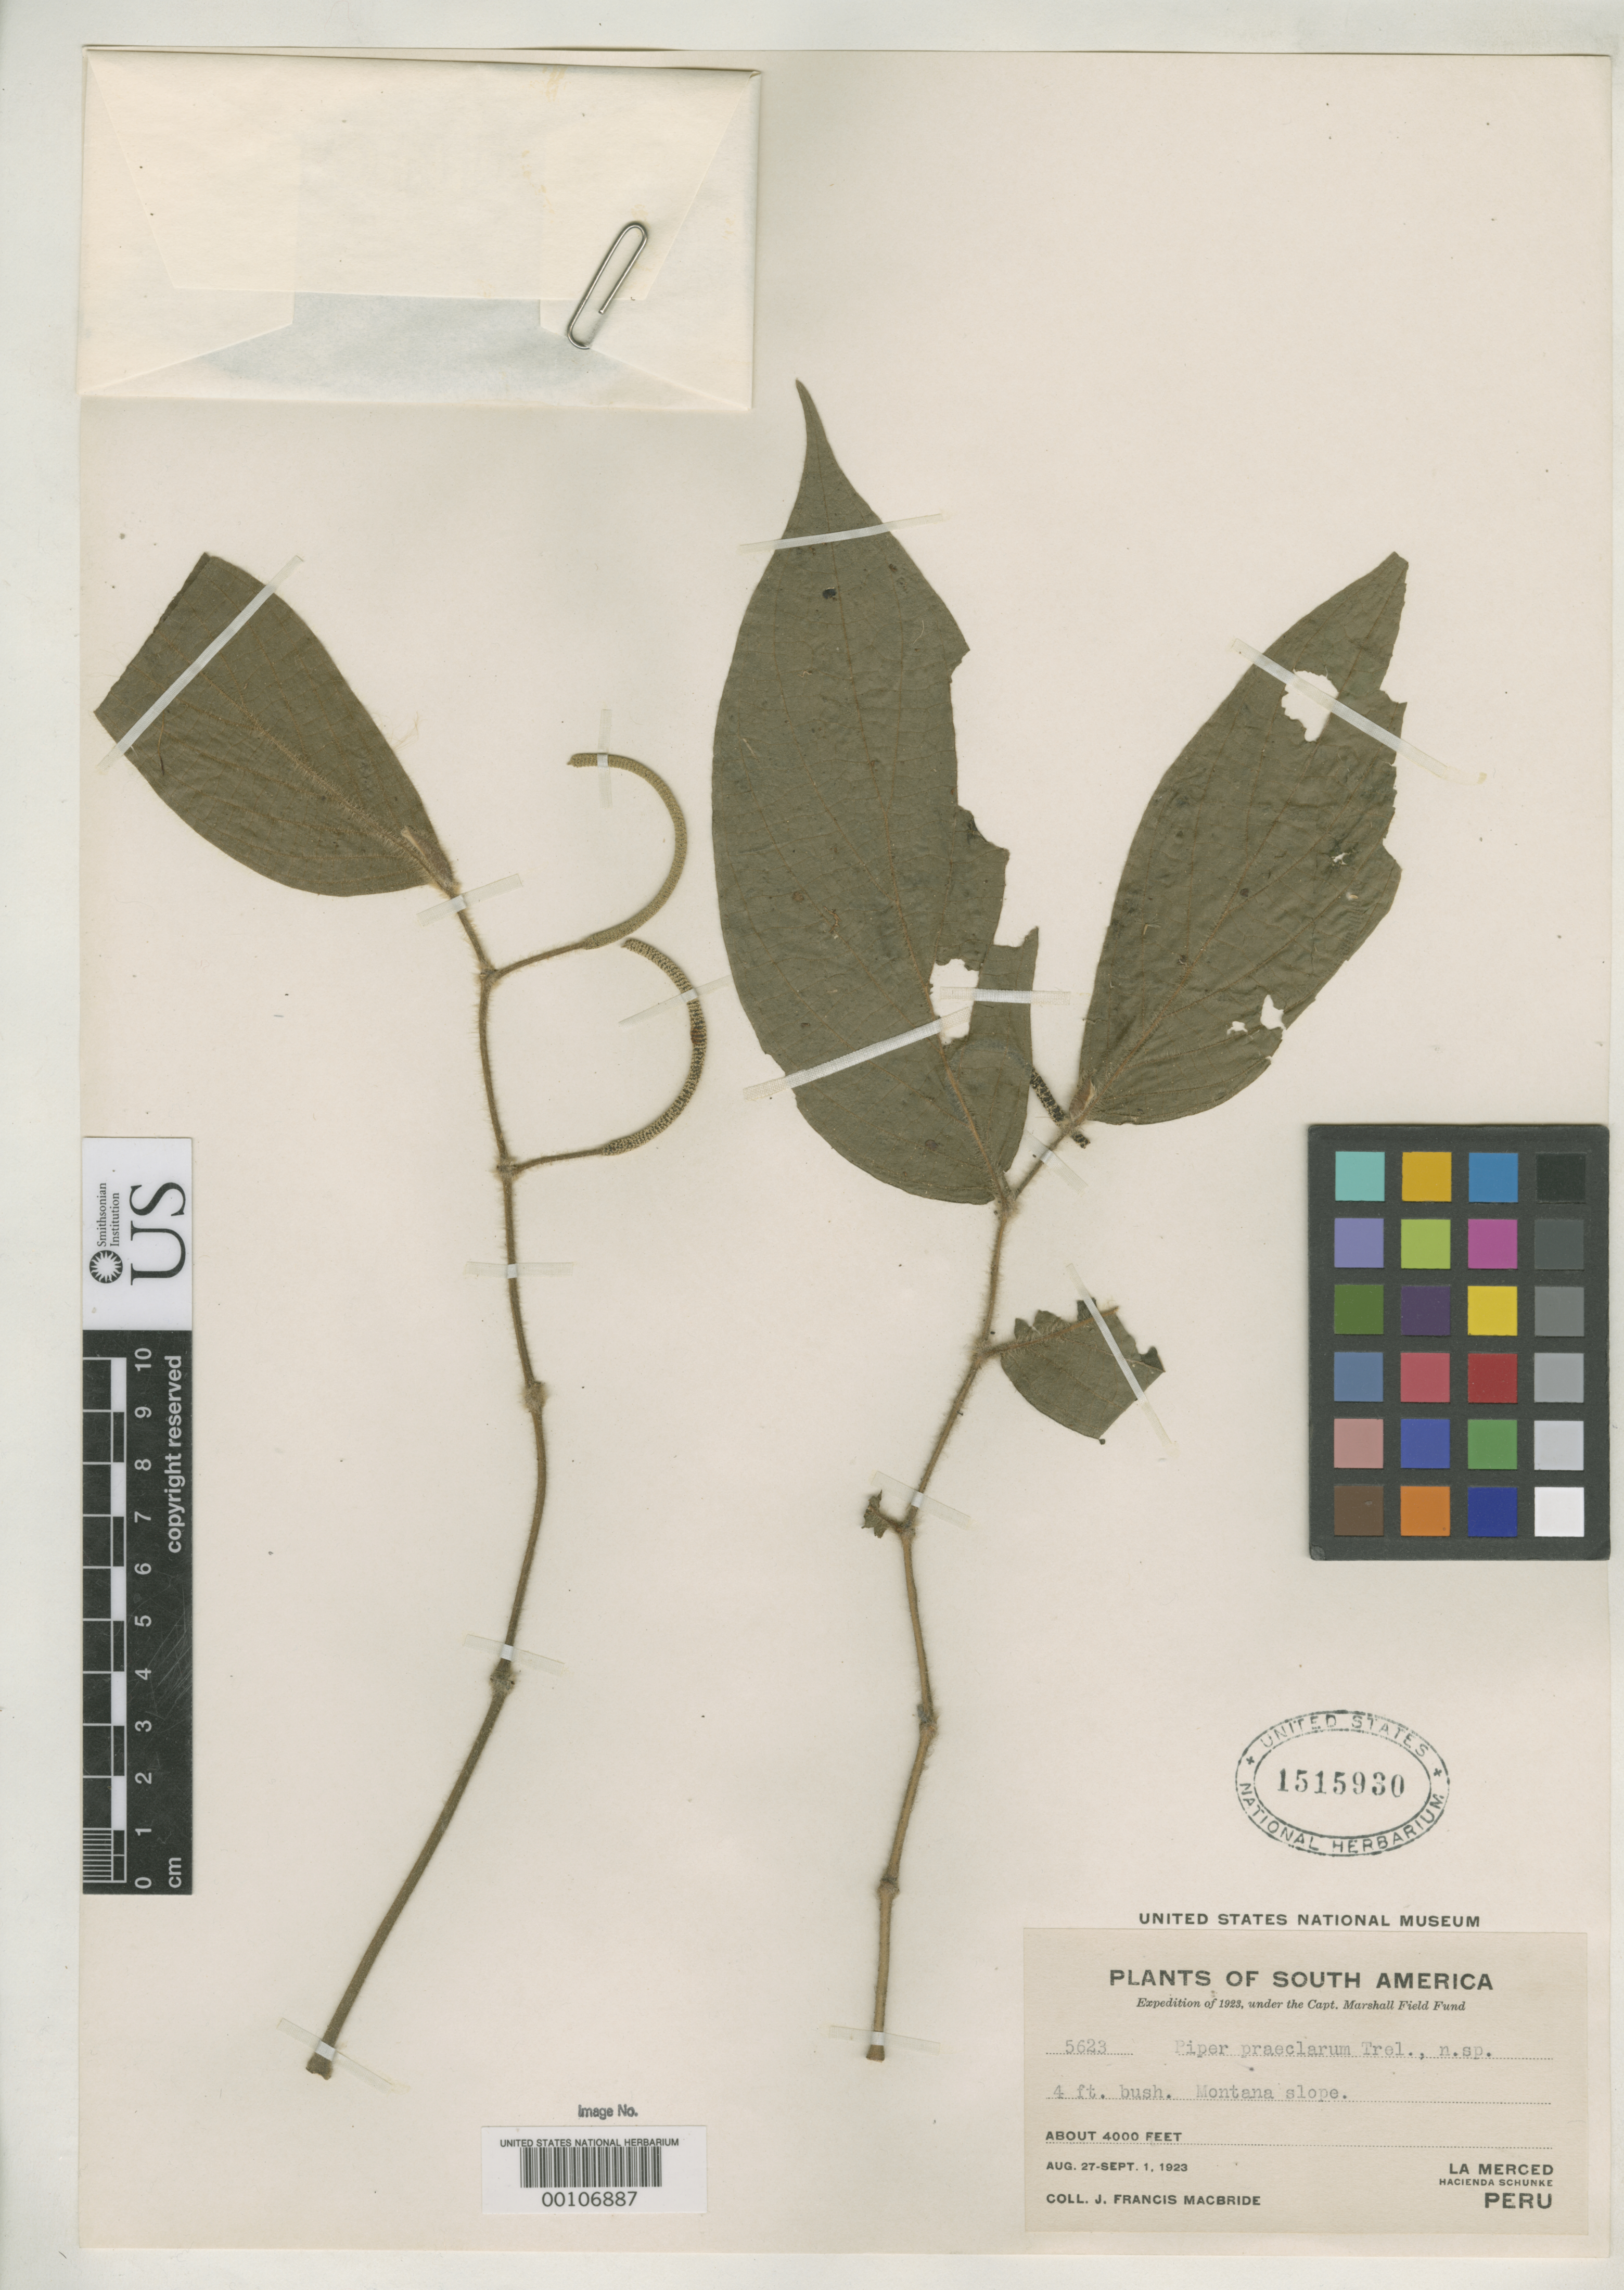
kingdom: Plantae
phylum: Tracheophyta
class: Magnoliopsida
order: Piperales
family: Piperaceae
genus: Piper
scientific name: Piper praeclarum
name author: Trel. in J.F. Macbr.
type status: Isotype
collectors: J. F. Macbride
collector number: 5623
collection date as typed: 27 Aug 1923 to 01 Sep 1923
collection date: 1923-08-27/1923-09-01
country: Peru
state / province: Junín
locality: La Merced, Hacienda Schunke.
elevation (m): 1200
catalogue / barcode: US 1515930